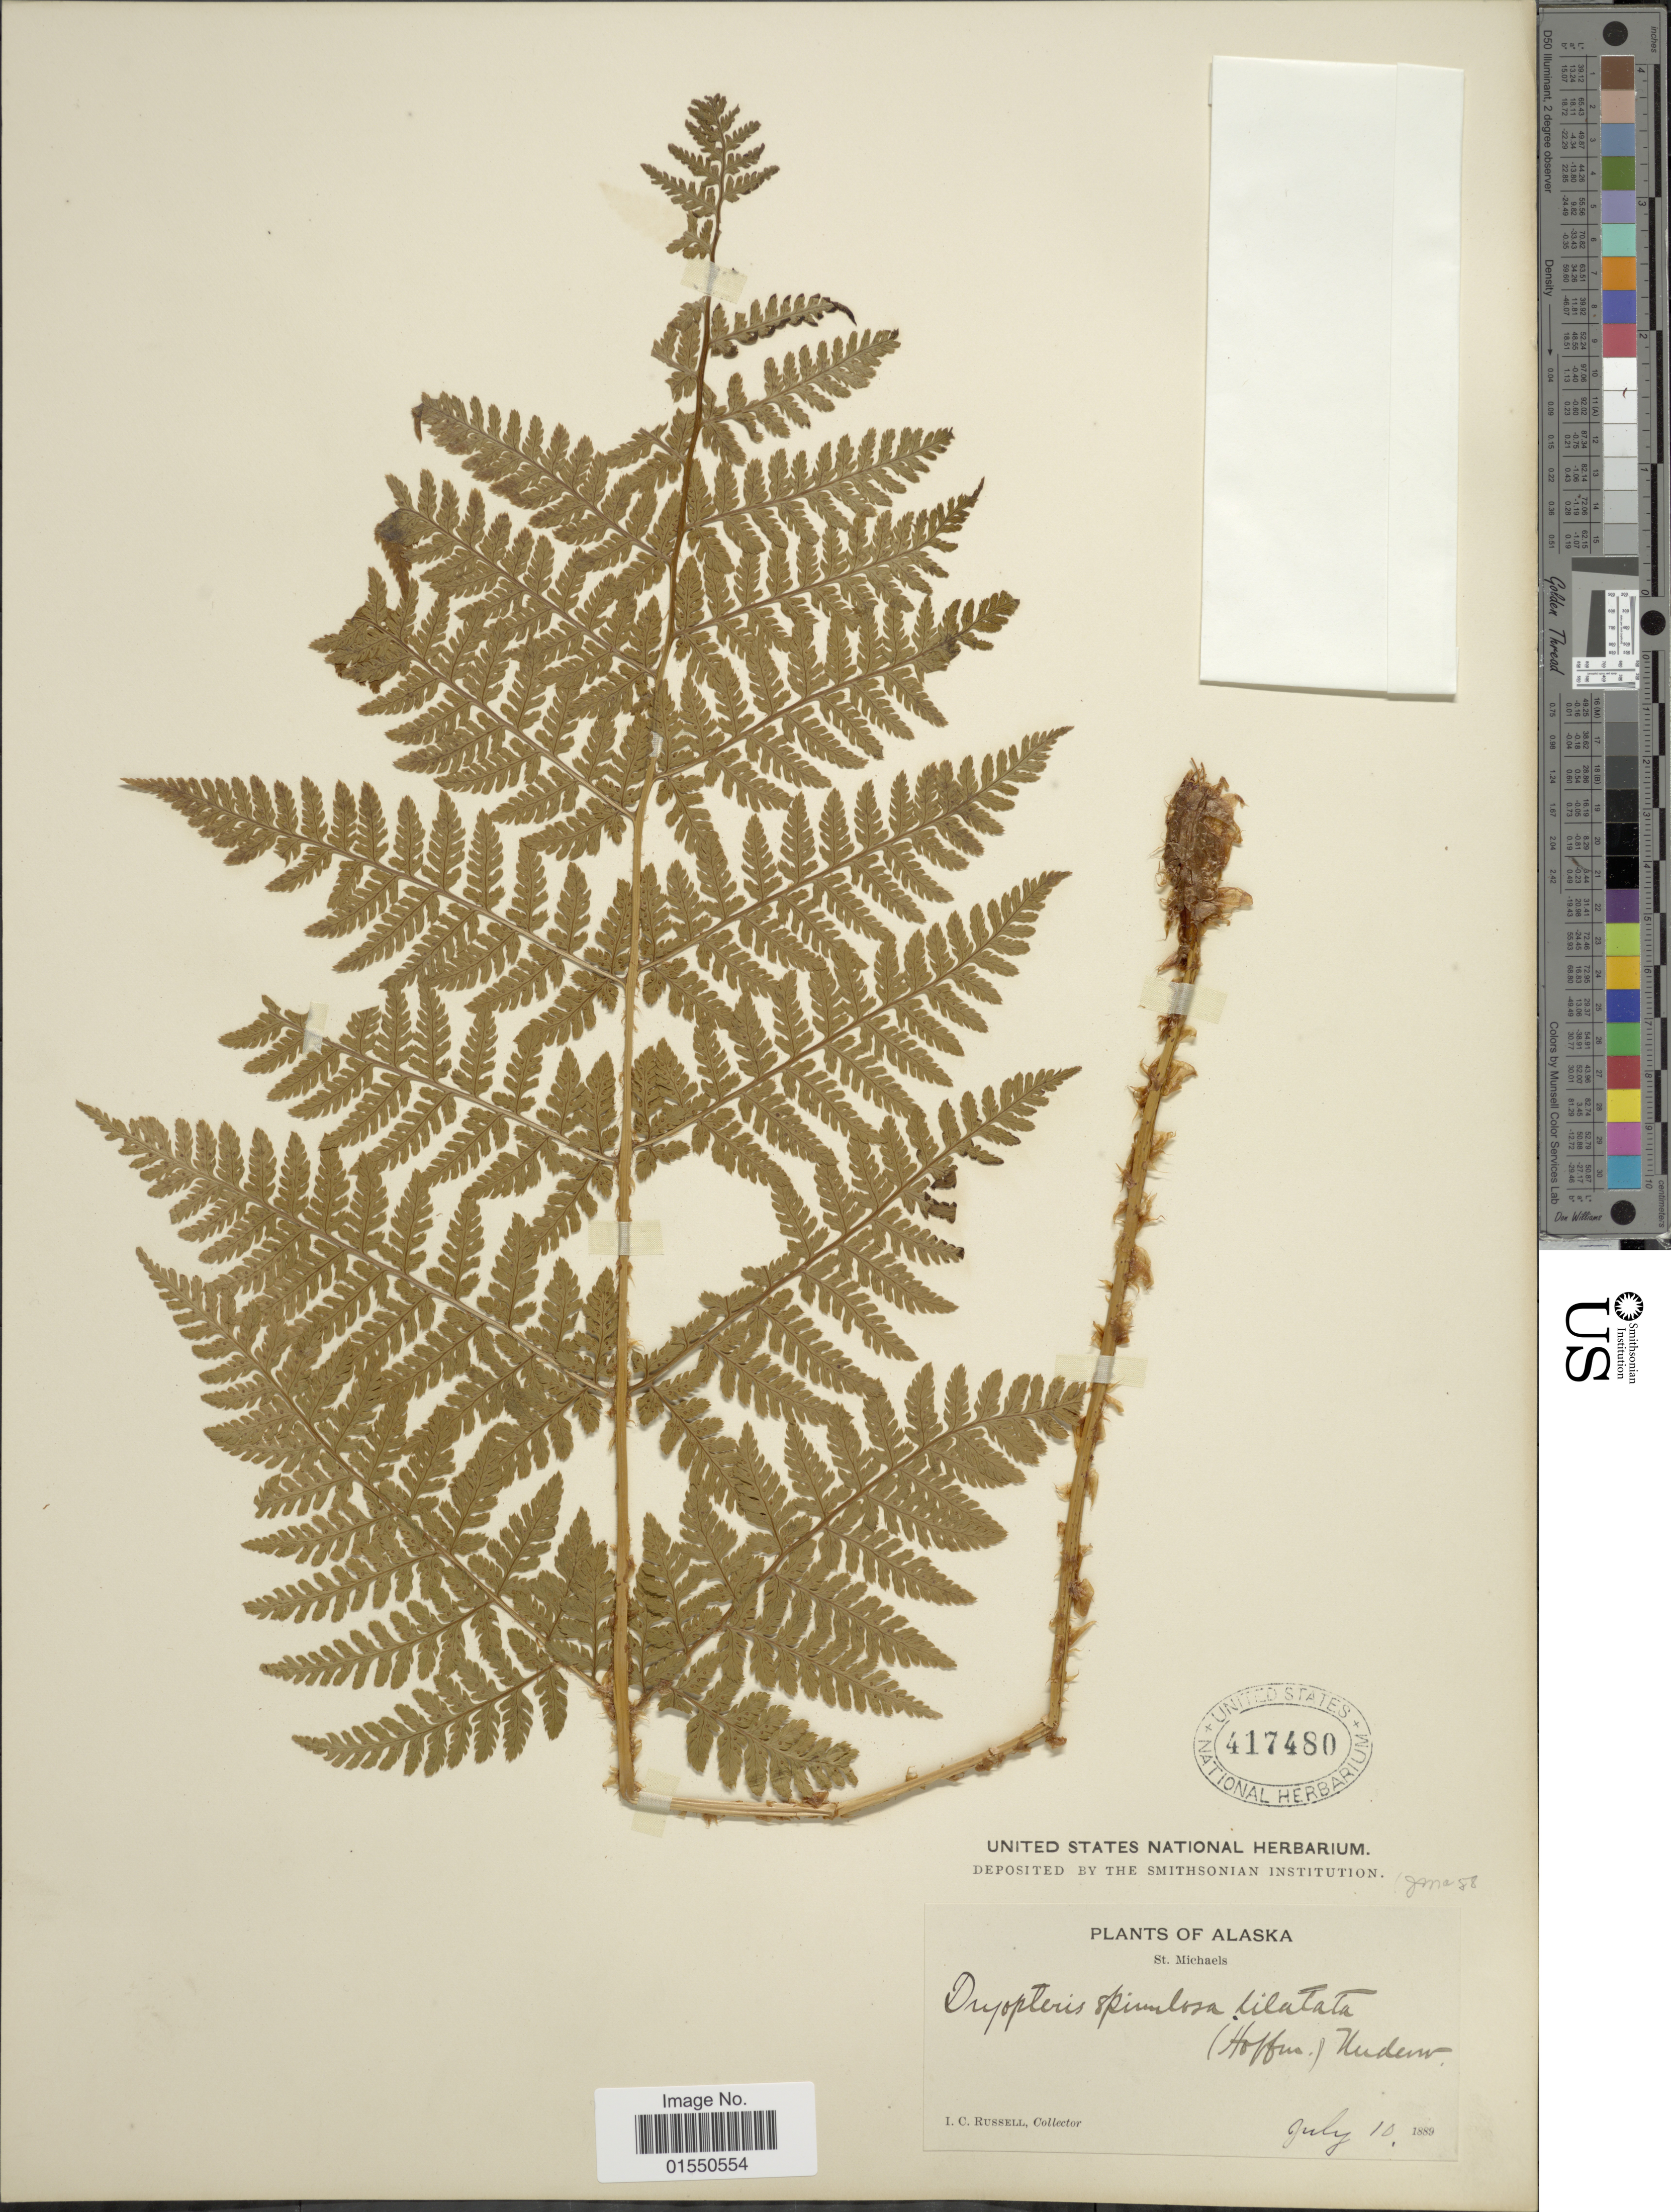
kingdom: Plantae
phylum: Tracheophyta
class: Polypodiopsida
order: Polypodiales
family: Dryopteridaceae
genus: Dryopteris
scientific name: Dryopteris expansa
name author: (C. Presl) Fraser-Jenk. & Jermy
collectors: I. C. Russell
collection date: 1889-07-10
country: United States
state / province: Alaska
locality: St. Michaels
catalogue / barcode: US 417480